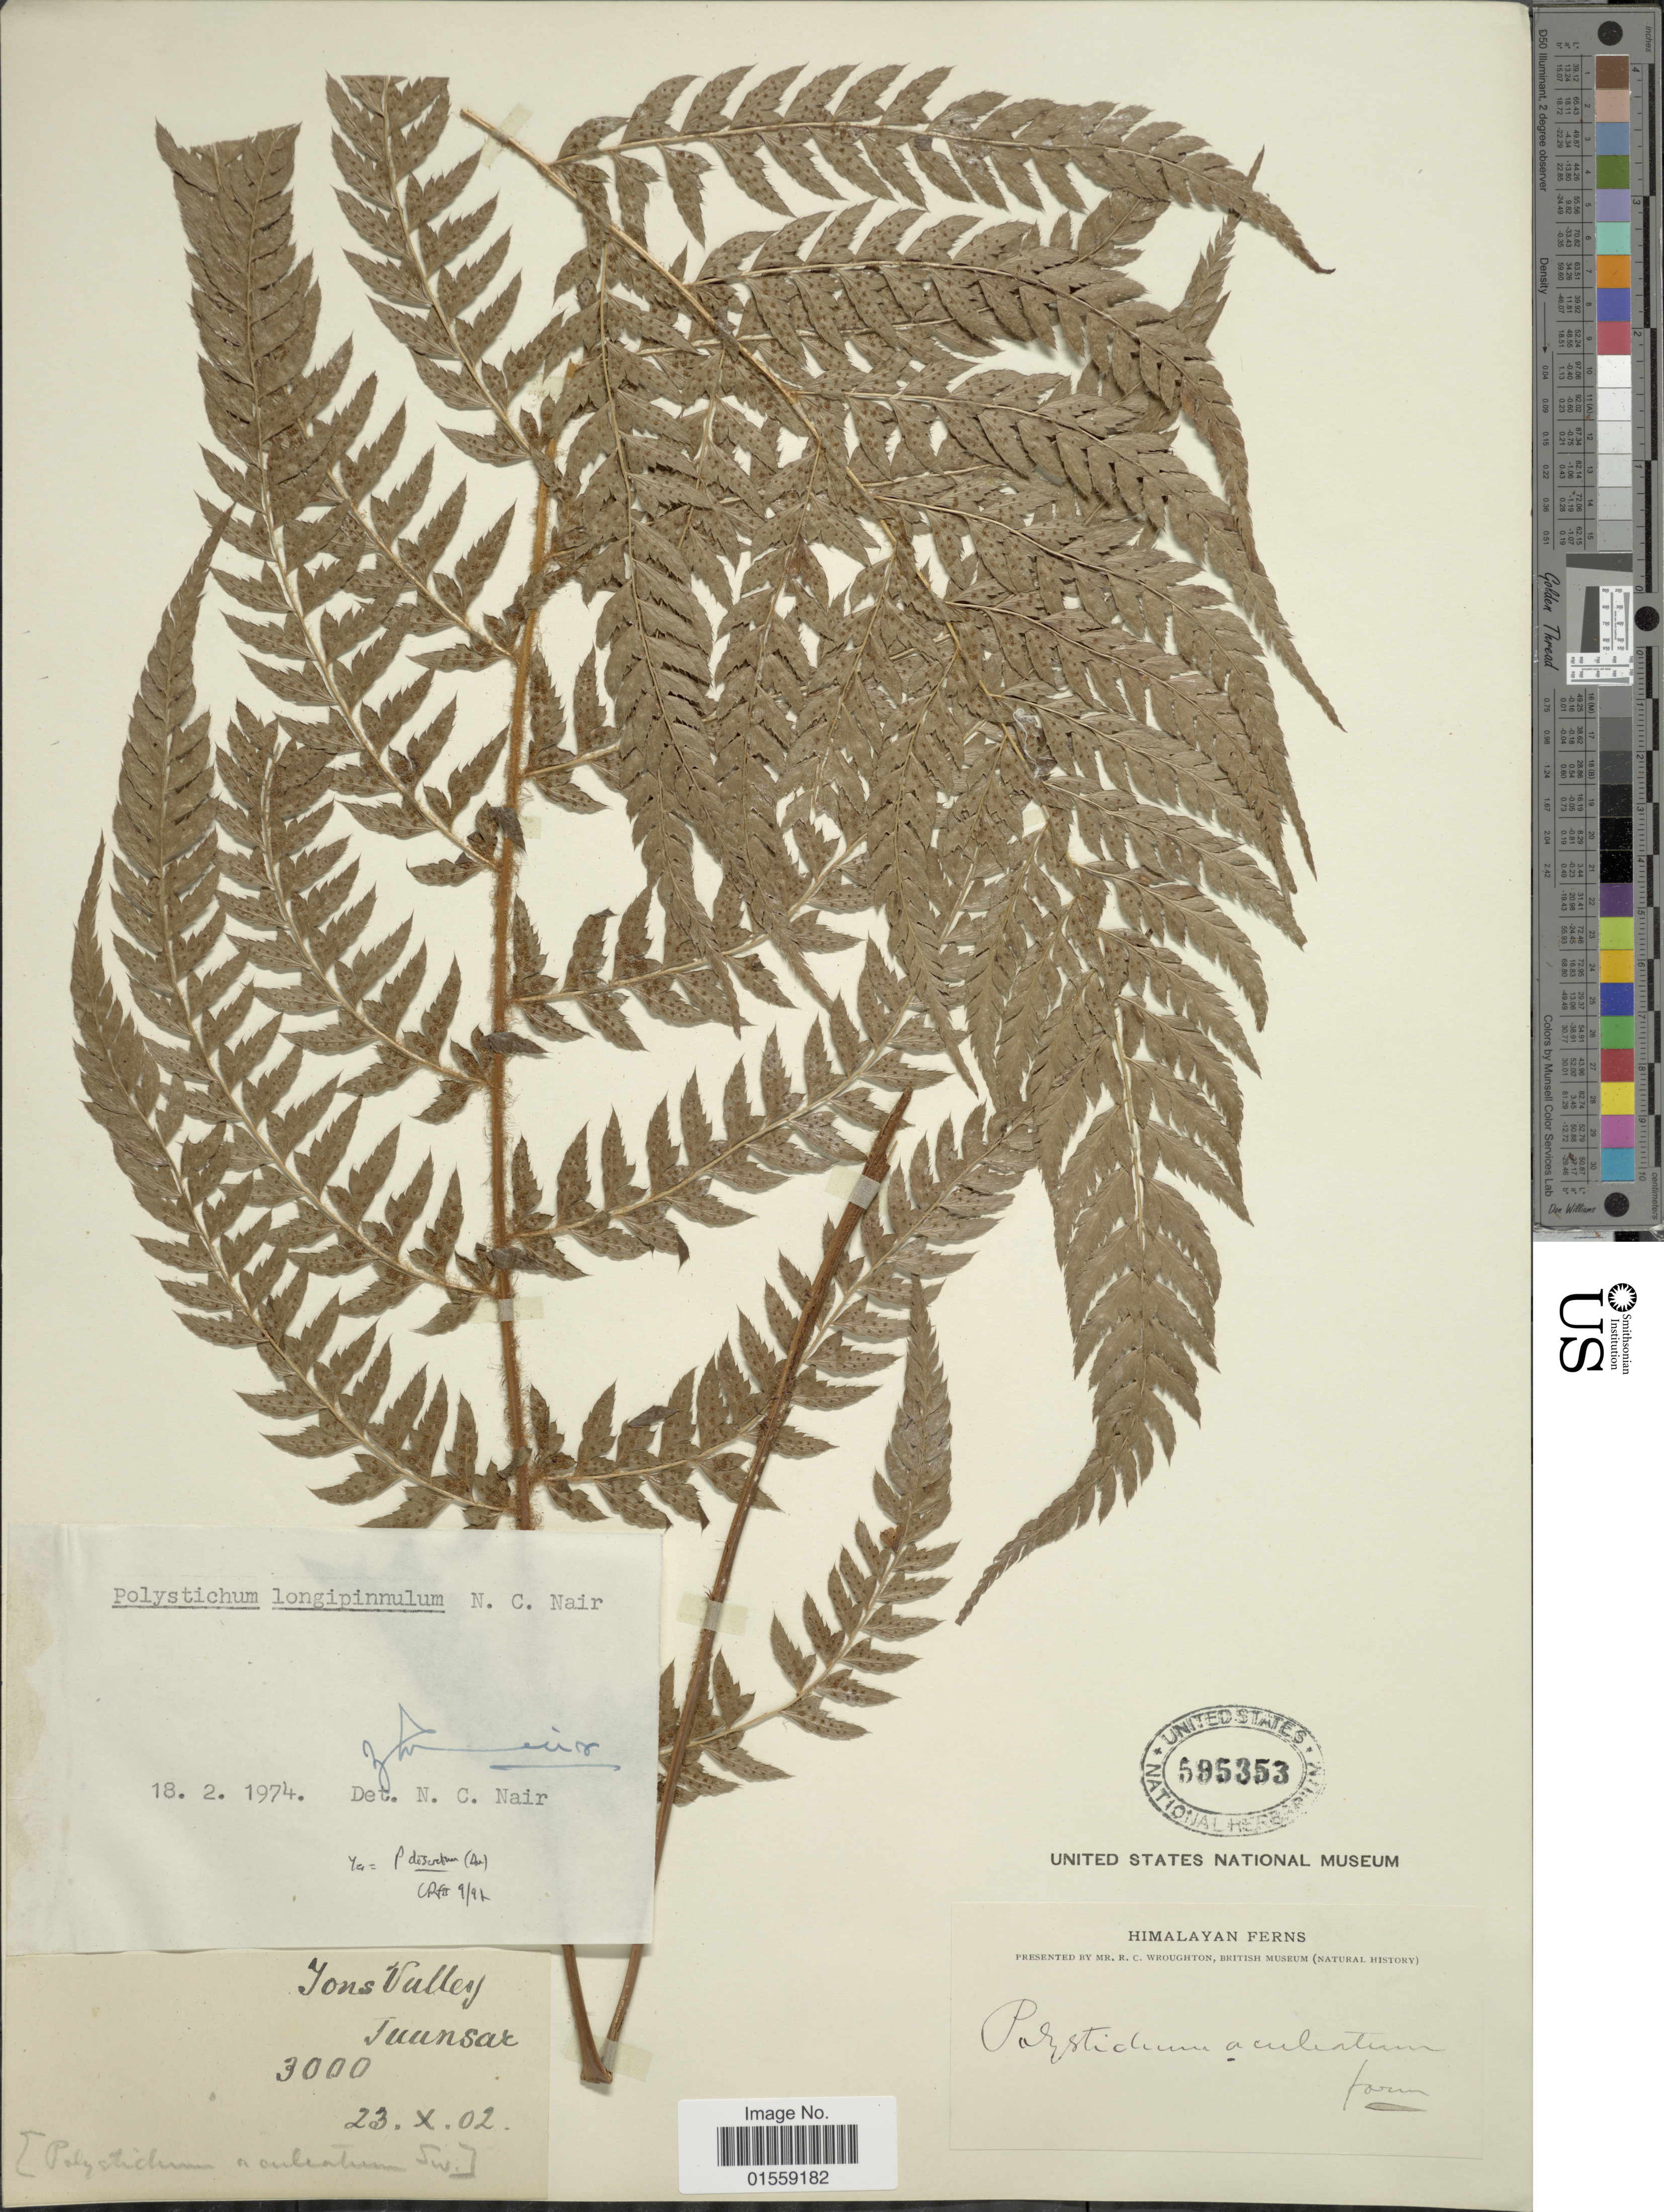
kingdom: Plantae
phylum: Tracheophyta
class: Polypodiopsida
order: Polypodiales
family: Dryopteridaceae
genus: Polystichum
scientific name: Polystichum longipinnulum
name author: Nair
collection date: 1902-10-23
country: India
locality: Himalayan, Jons Valley, Jaunsar.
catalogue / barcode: US 595353